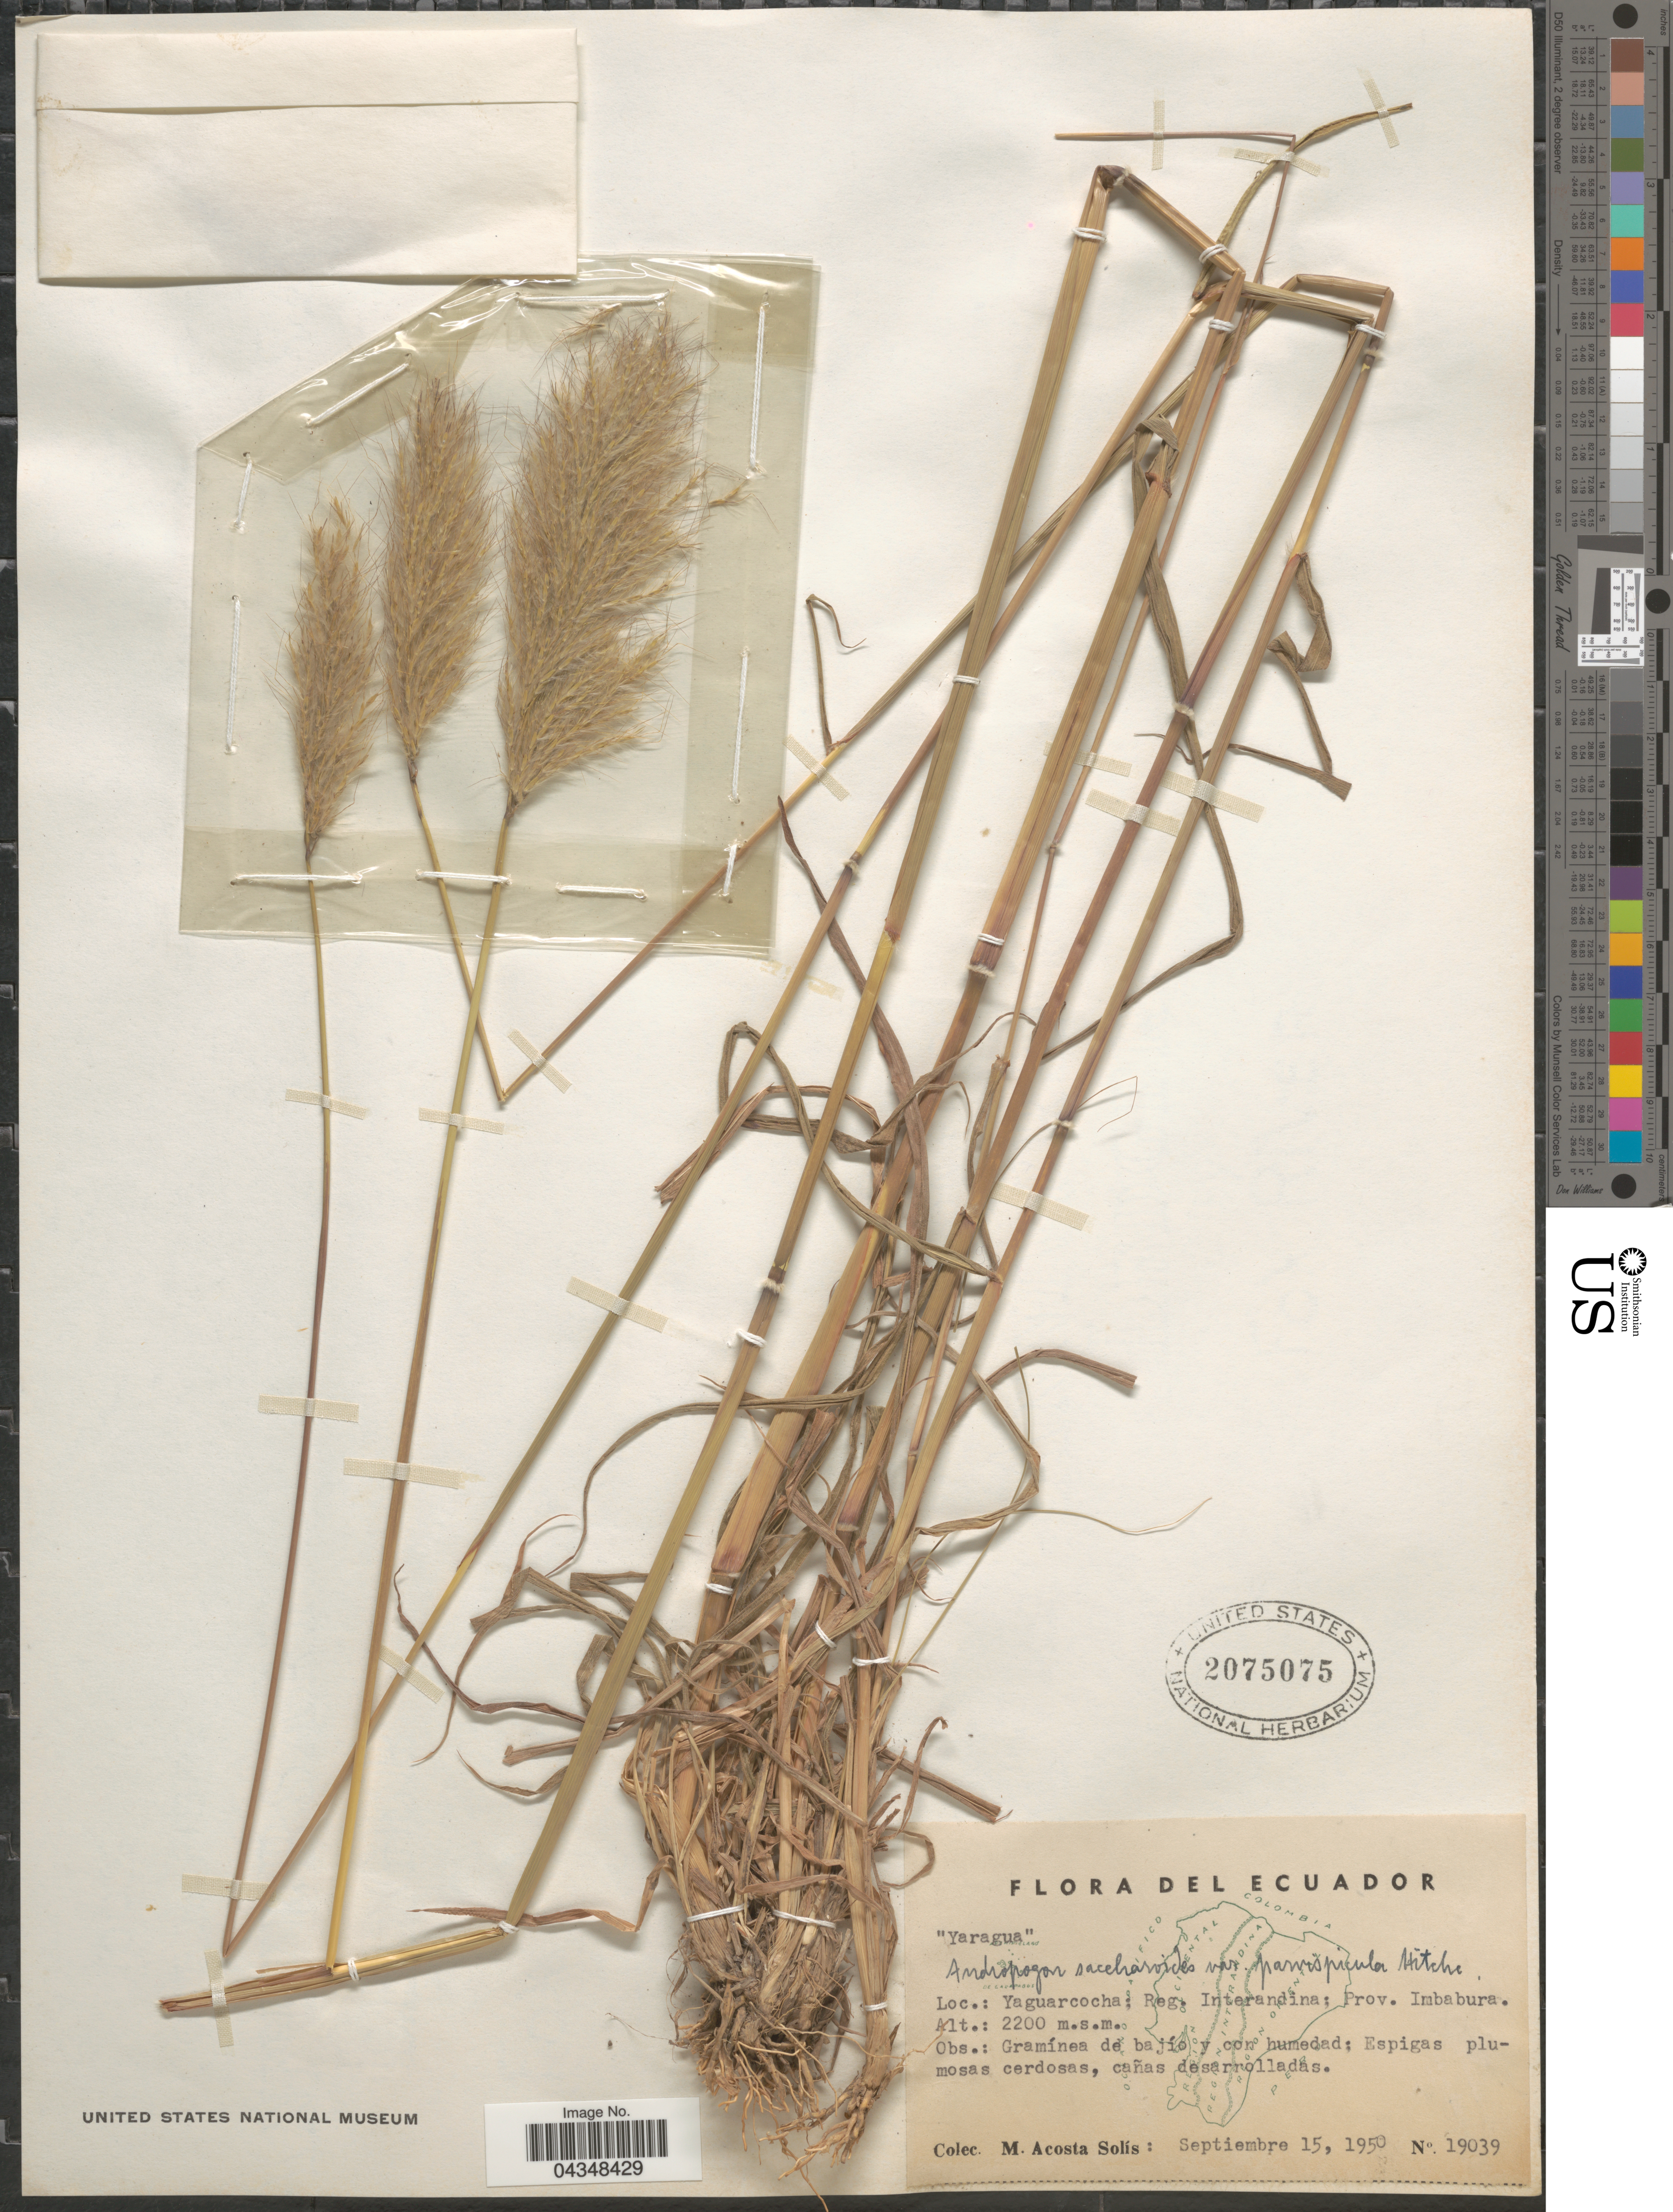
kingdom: Plantae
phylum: Tracheophyta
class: Liliopsida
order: Poales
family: Poaceae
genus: Bothriochloa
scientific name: Bothriochloa saccharoides var. parvispicula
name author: (Hitchc.) Tovar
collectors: M. Acosta Solis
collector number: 19039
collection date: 1950-09-15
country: Ecuador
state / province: Imbabura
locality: Yaguarcocha; Reg. Interandina; Prov. Imbabura.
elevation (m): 2200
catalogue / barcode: US 2075075